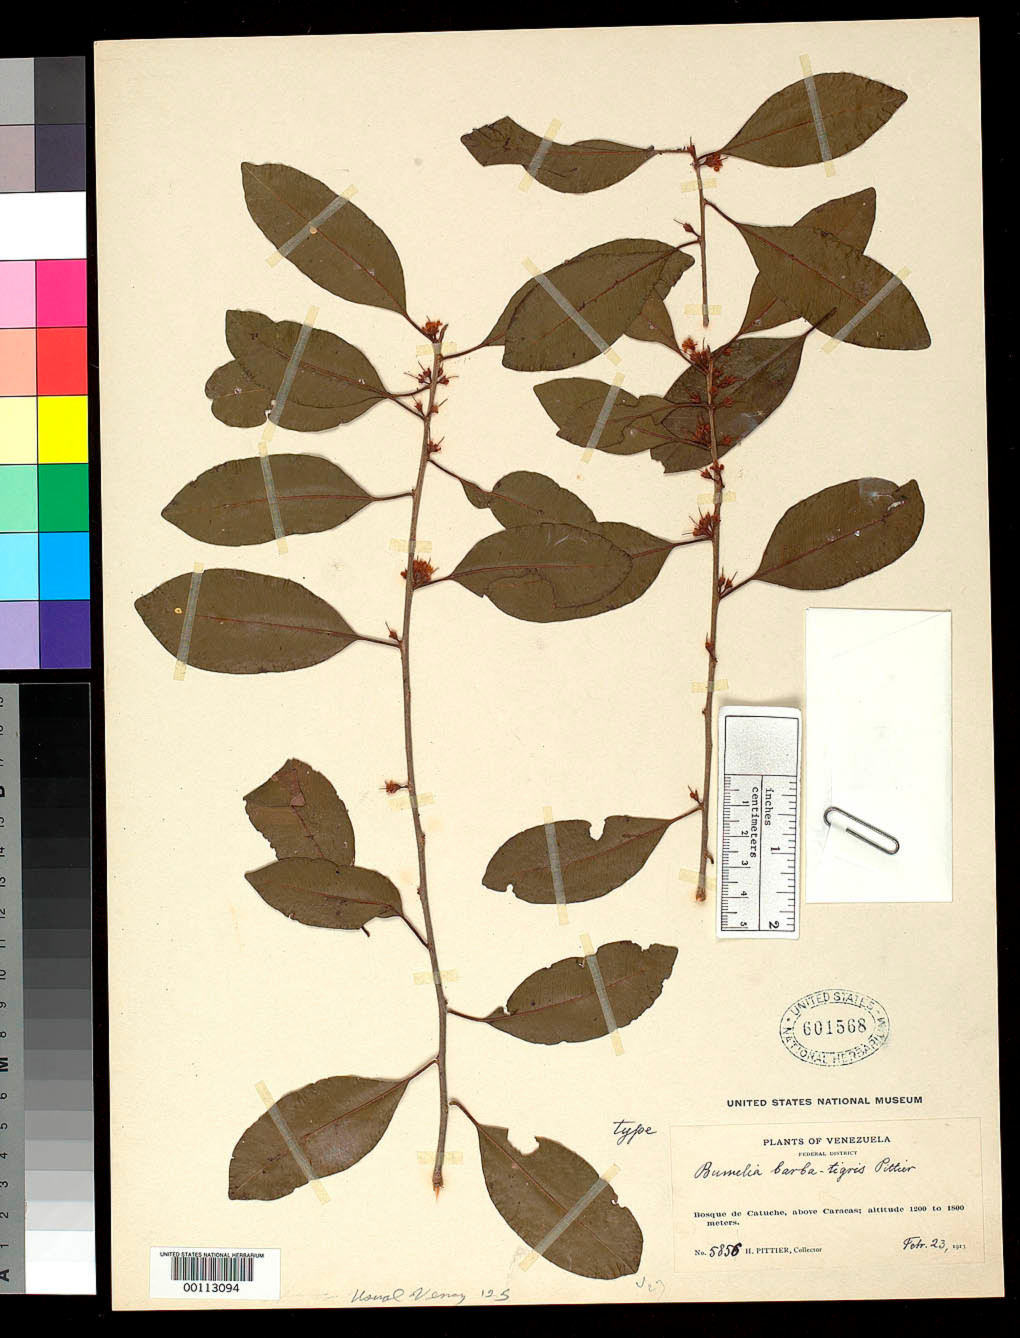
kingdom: Plantae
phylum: Tracheophyta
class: Magnoliopsida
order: Ericales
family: Sapotaceae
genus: Bumelia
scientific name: Bumelia barba-tigris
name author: Pittier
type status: Type Collection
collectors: H. F. Pittier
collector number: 5856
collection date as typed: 23 Feb 1913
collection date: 1913-02-23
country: Venezuela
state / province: Distrito Federal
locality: Bosque de Catucho, above Caracas.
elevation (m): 1200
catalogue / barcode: US 601568